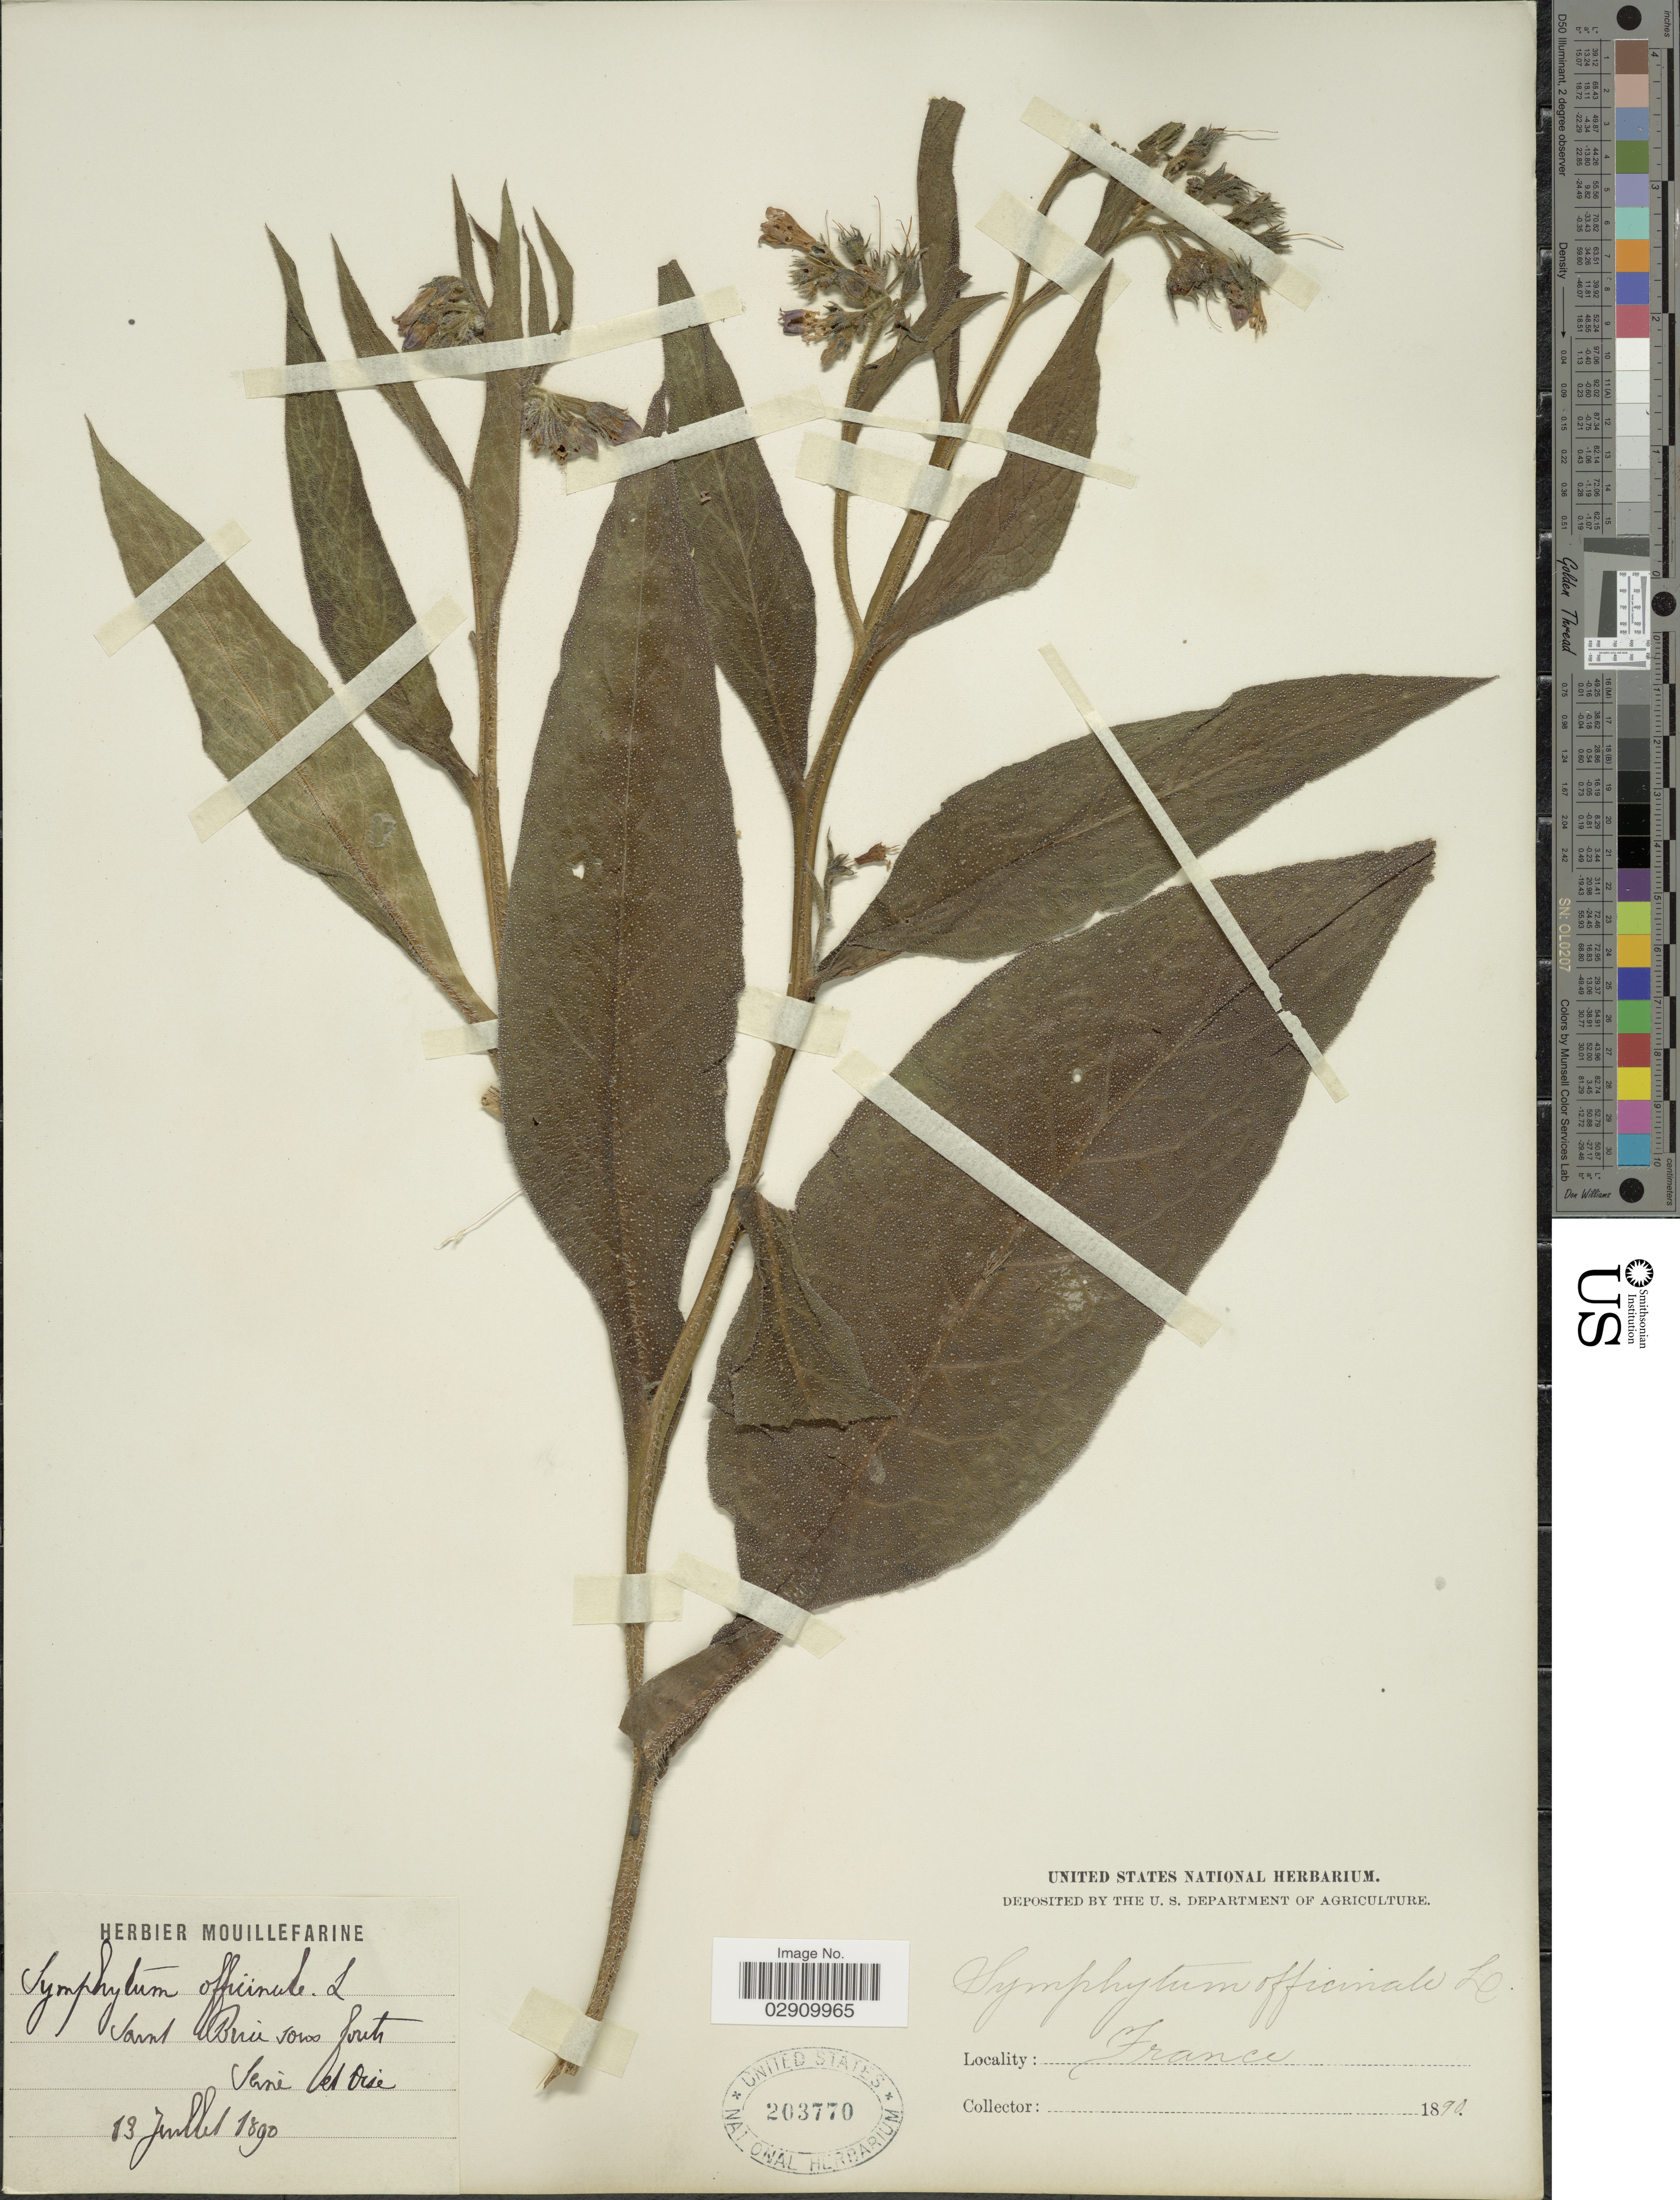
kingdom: Plantae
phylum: Tracheophyta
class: Magnoliopsida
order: Boraginales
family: Boraginaceae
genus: Symphytum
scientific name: Symphytum officinale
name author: L.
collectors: ex herb. Mouillefarine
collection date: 1890-07-13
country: France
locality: Saint Brice sous forets Seiné et Oise.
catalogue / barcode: US 203770